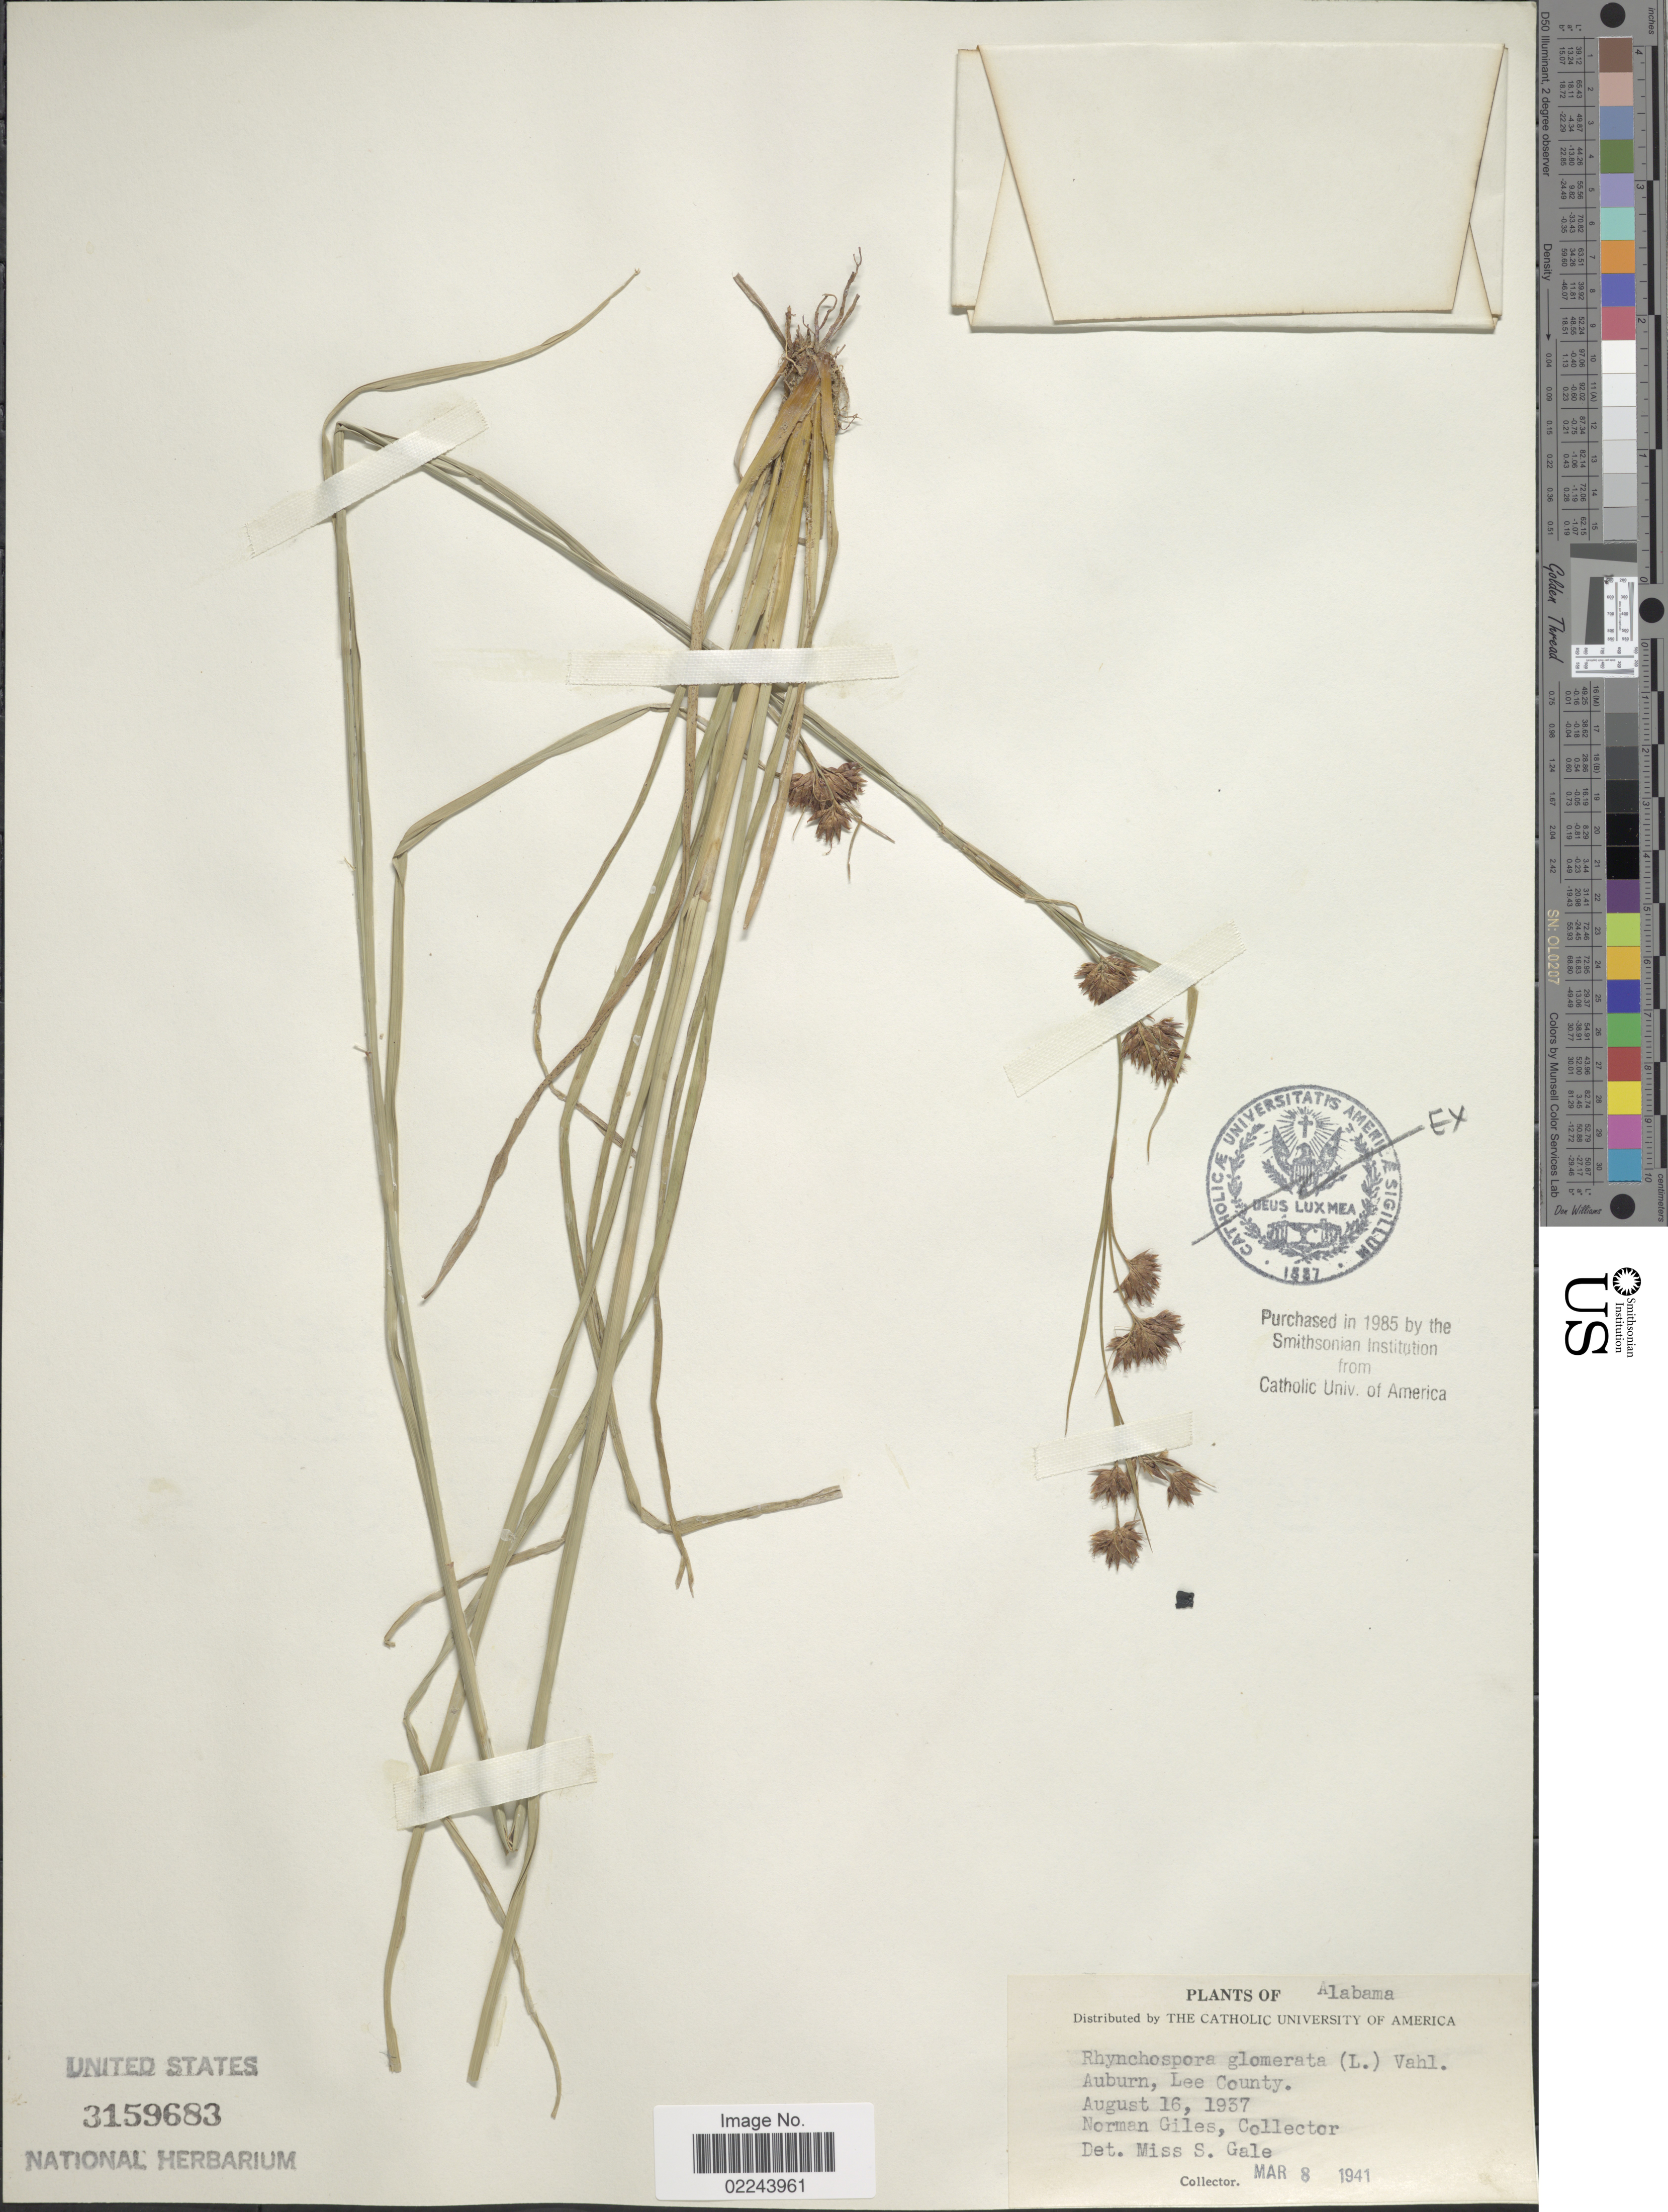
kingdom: Plantae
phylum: Tracheophyta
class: Liliopsida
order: Poales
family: Cyperaceae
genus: Rhynchospora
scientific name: Rhynchospora glomerata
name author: (L.) Vahl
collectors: N. Giles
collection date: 1937-08-16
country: United States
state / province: Alabama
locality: Auburn, Lee County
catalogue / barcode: US 3159683